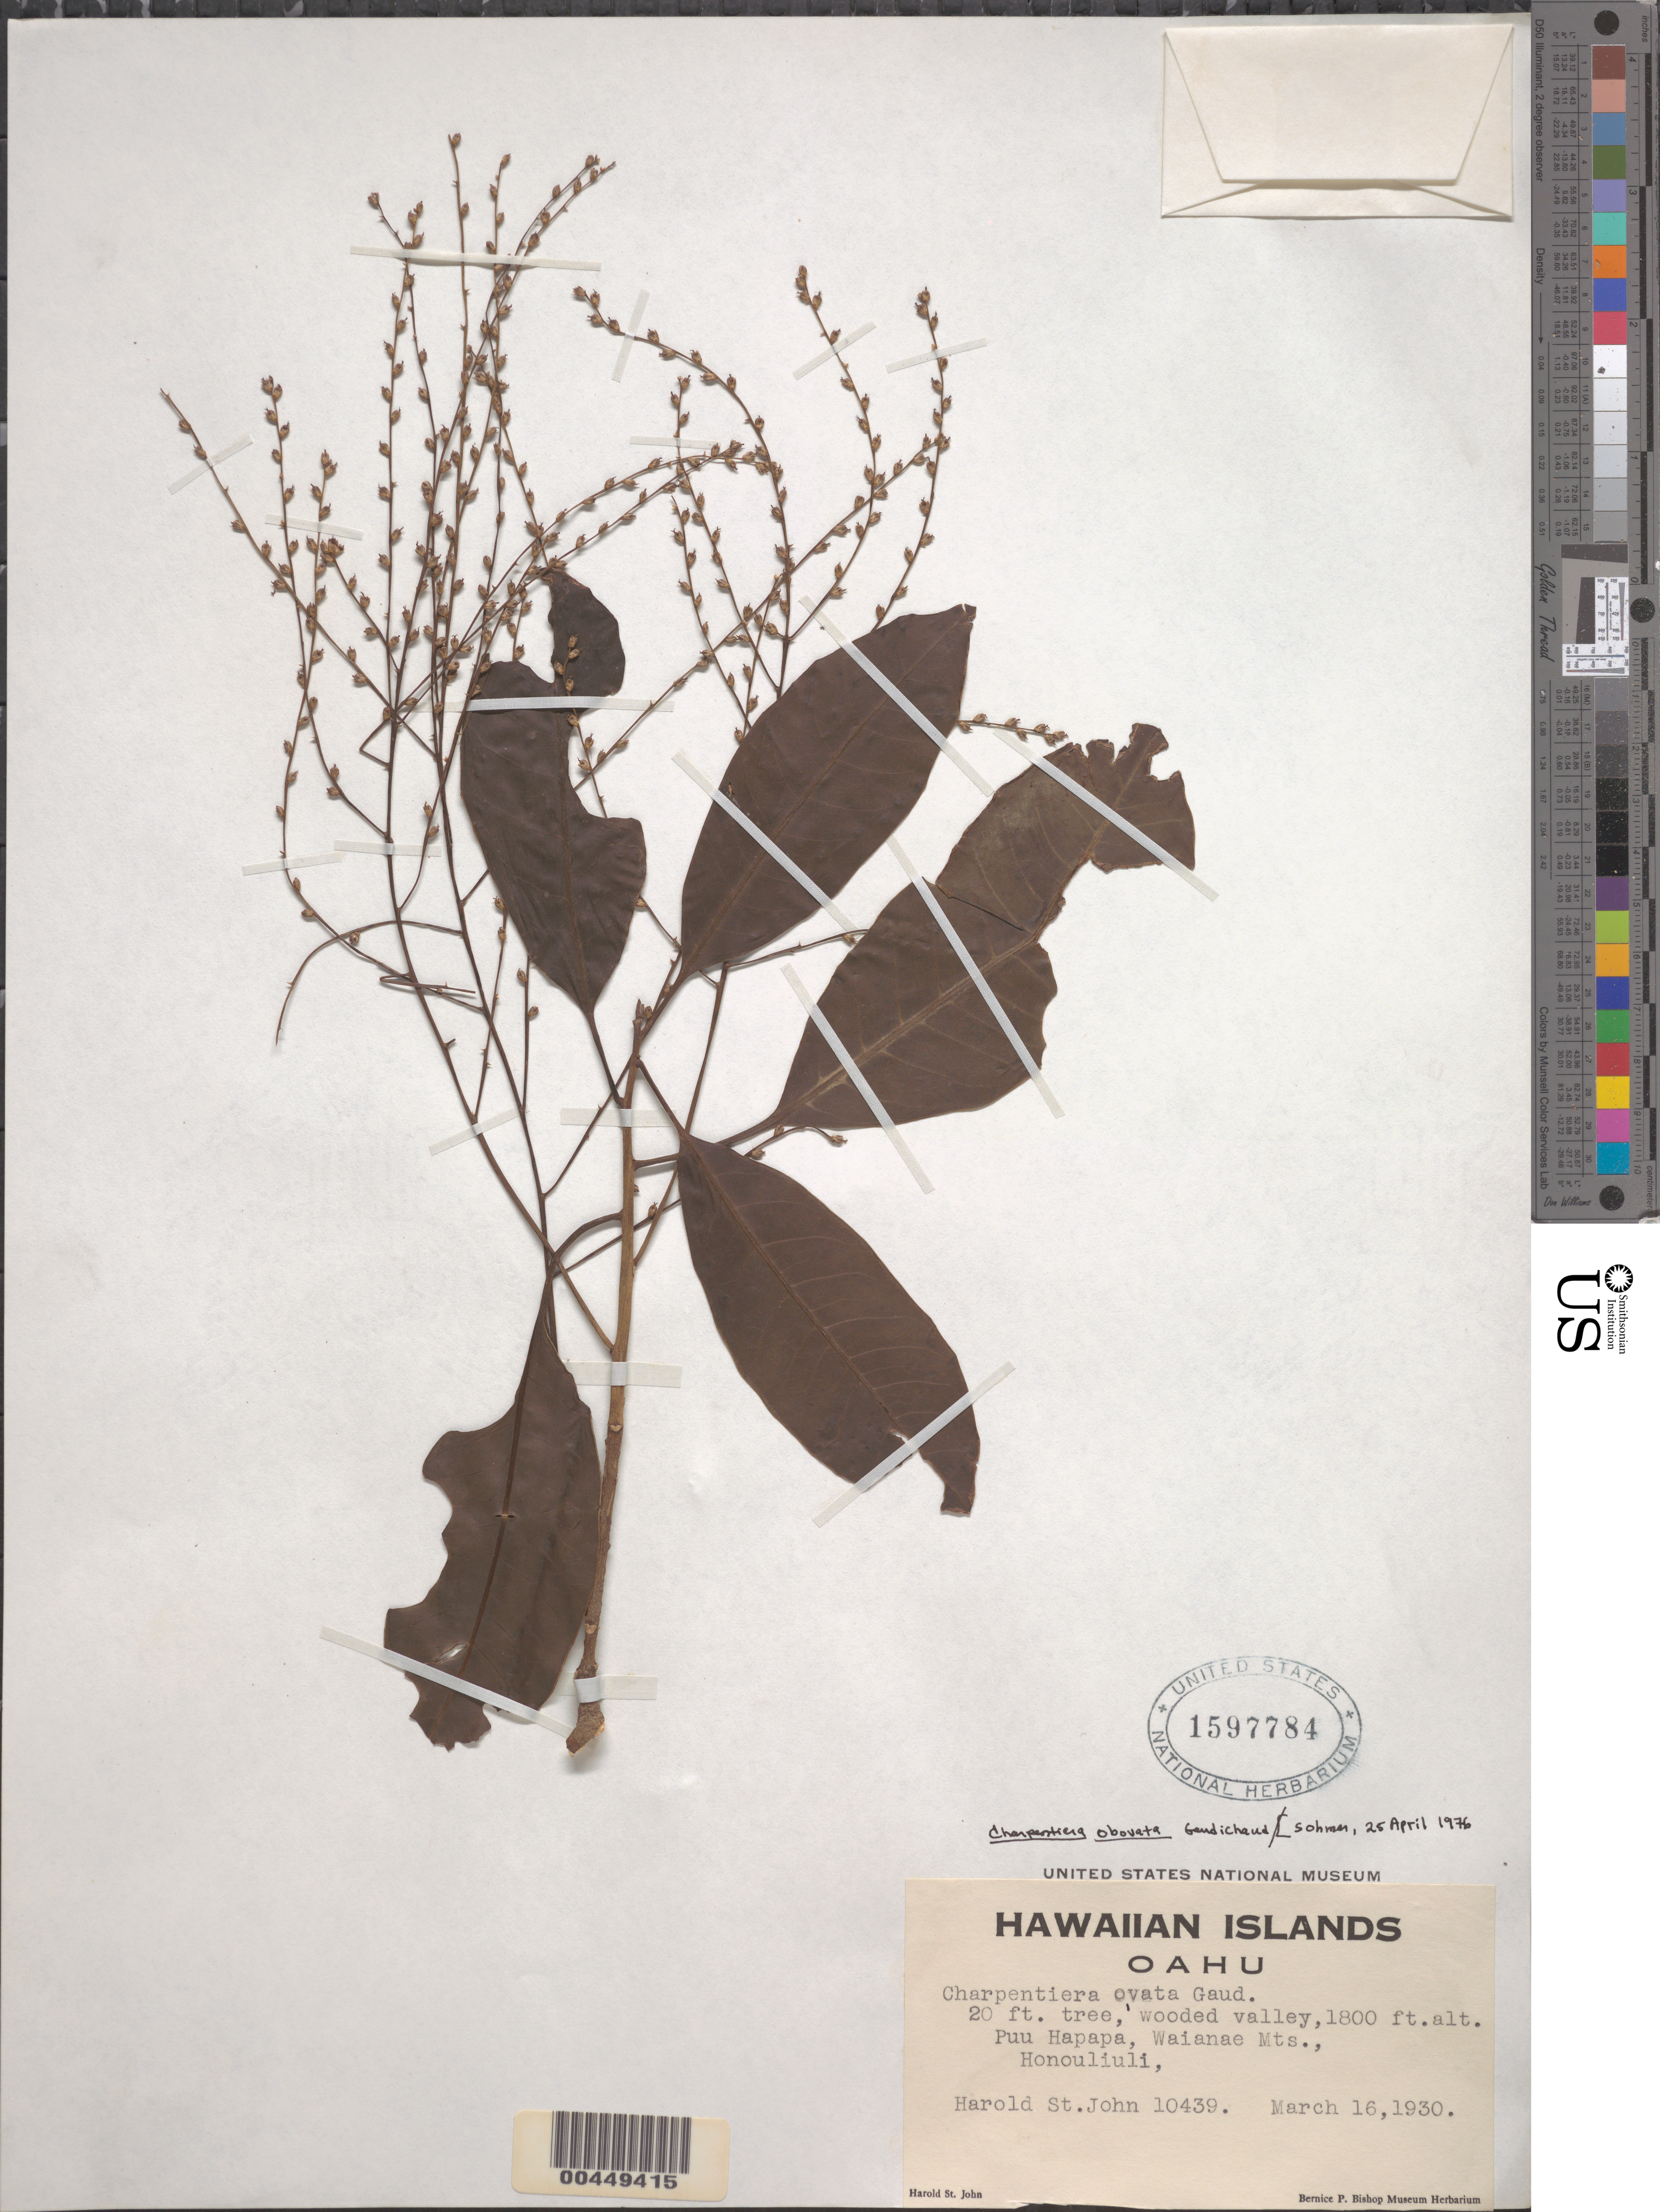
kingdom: Plantae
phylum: Tracheophyta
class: Magnoliopsida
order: Caryophyllales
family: Amaranthaceae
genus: Charpentiera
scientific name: Charpentiera obovata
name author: Gaudich.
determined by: Sohmer, S. H.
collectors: H. St. John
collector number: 10439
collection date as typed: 16 Mar 1930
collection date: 1930-03-16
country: United States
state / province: Hawaii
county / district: Honolulu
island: Oahu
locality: Puu Hapapa, Waianae Mts, Honouliuli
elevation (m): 549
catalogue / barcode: US 1597784